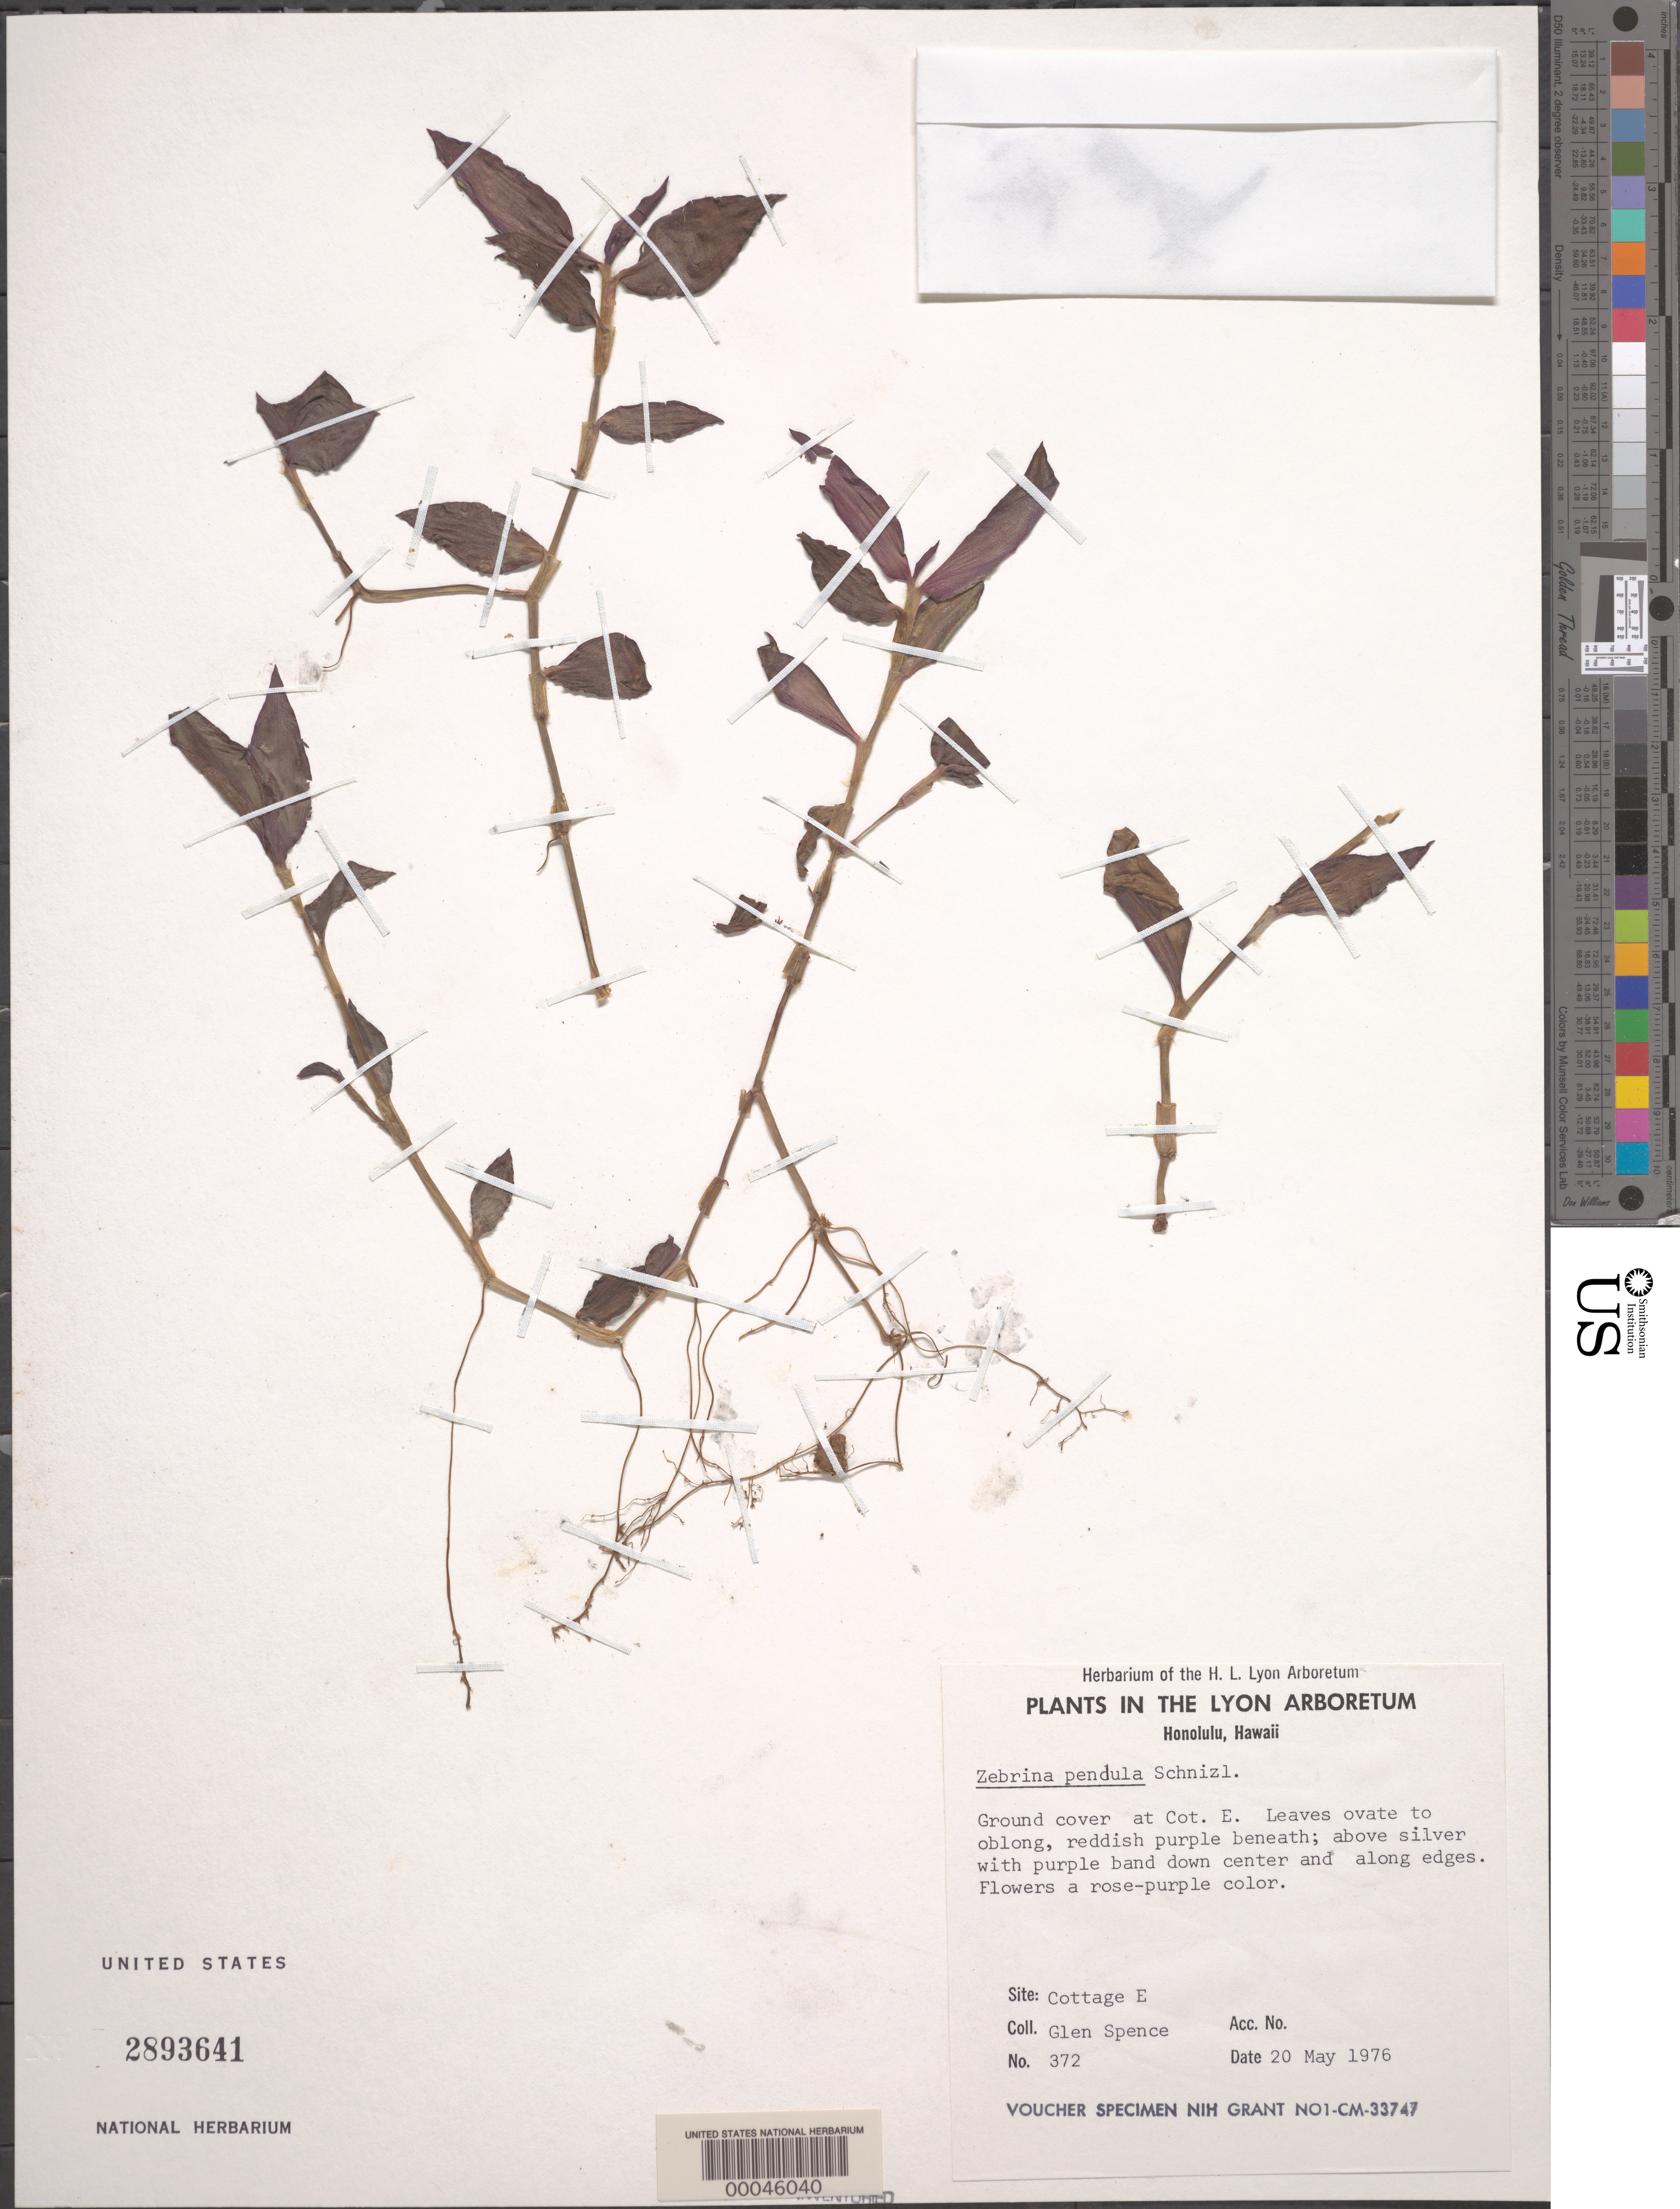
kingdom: Plantae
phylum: Tracheophyta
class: Liliopsida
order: Commelinales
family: Commelinaceae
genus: Tradescantia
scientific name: Tradescantia zebrina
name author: Bosse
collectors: G. Spence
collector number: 372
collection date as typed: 20 May 1976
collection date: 1976-05-20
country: United States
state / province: Hawaii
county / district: Honolulu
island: Oahu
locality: Lyon Arboretum, Honolulu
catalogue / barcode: US 2893641